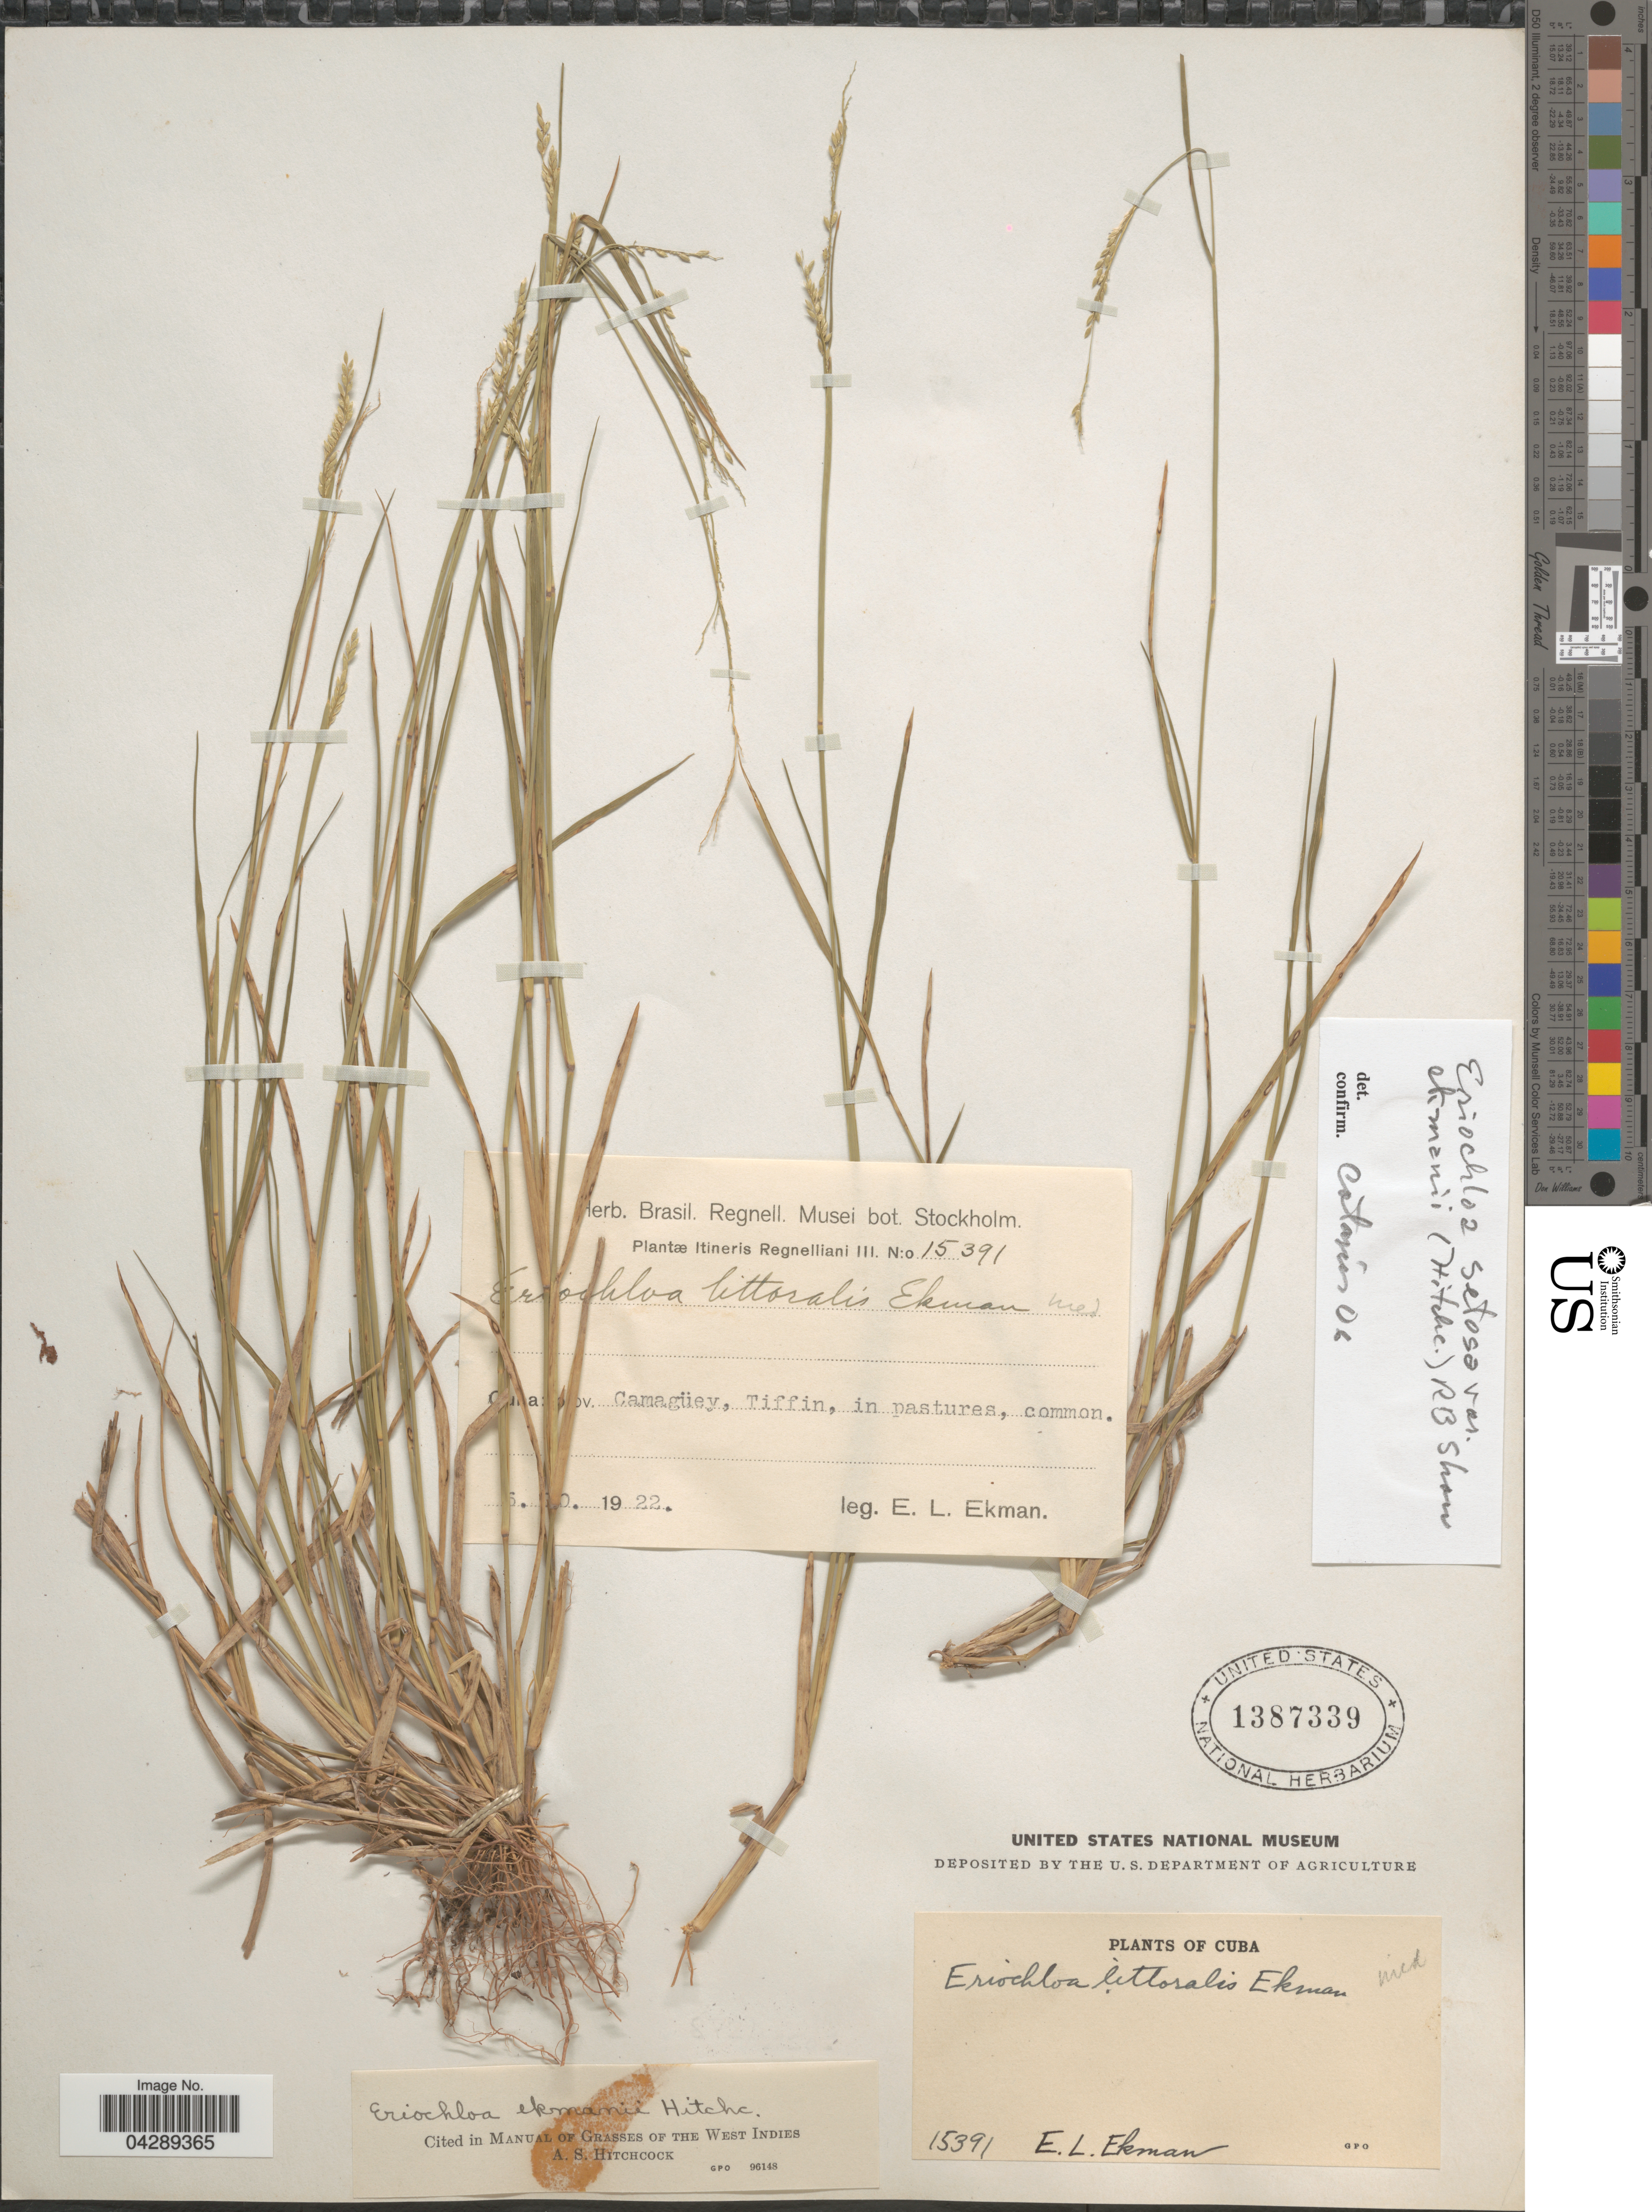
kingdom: Plantae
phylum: Tracheophyta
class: Liliopsida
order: Poales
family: Poaceae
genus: Eriochloa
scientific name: Eriochloa setosa var. ekmanii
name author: (Hitchc.) R.B. Shaw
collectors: E. L. Ekman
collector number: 15391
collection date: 1922-10-05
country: Cuba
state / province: Camagüey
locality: Itineris Regnelliani III. Tiffin, in pastures, common.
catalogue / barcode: US 1387339